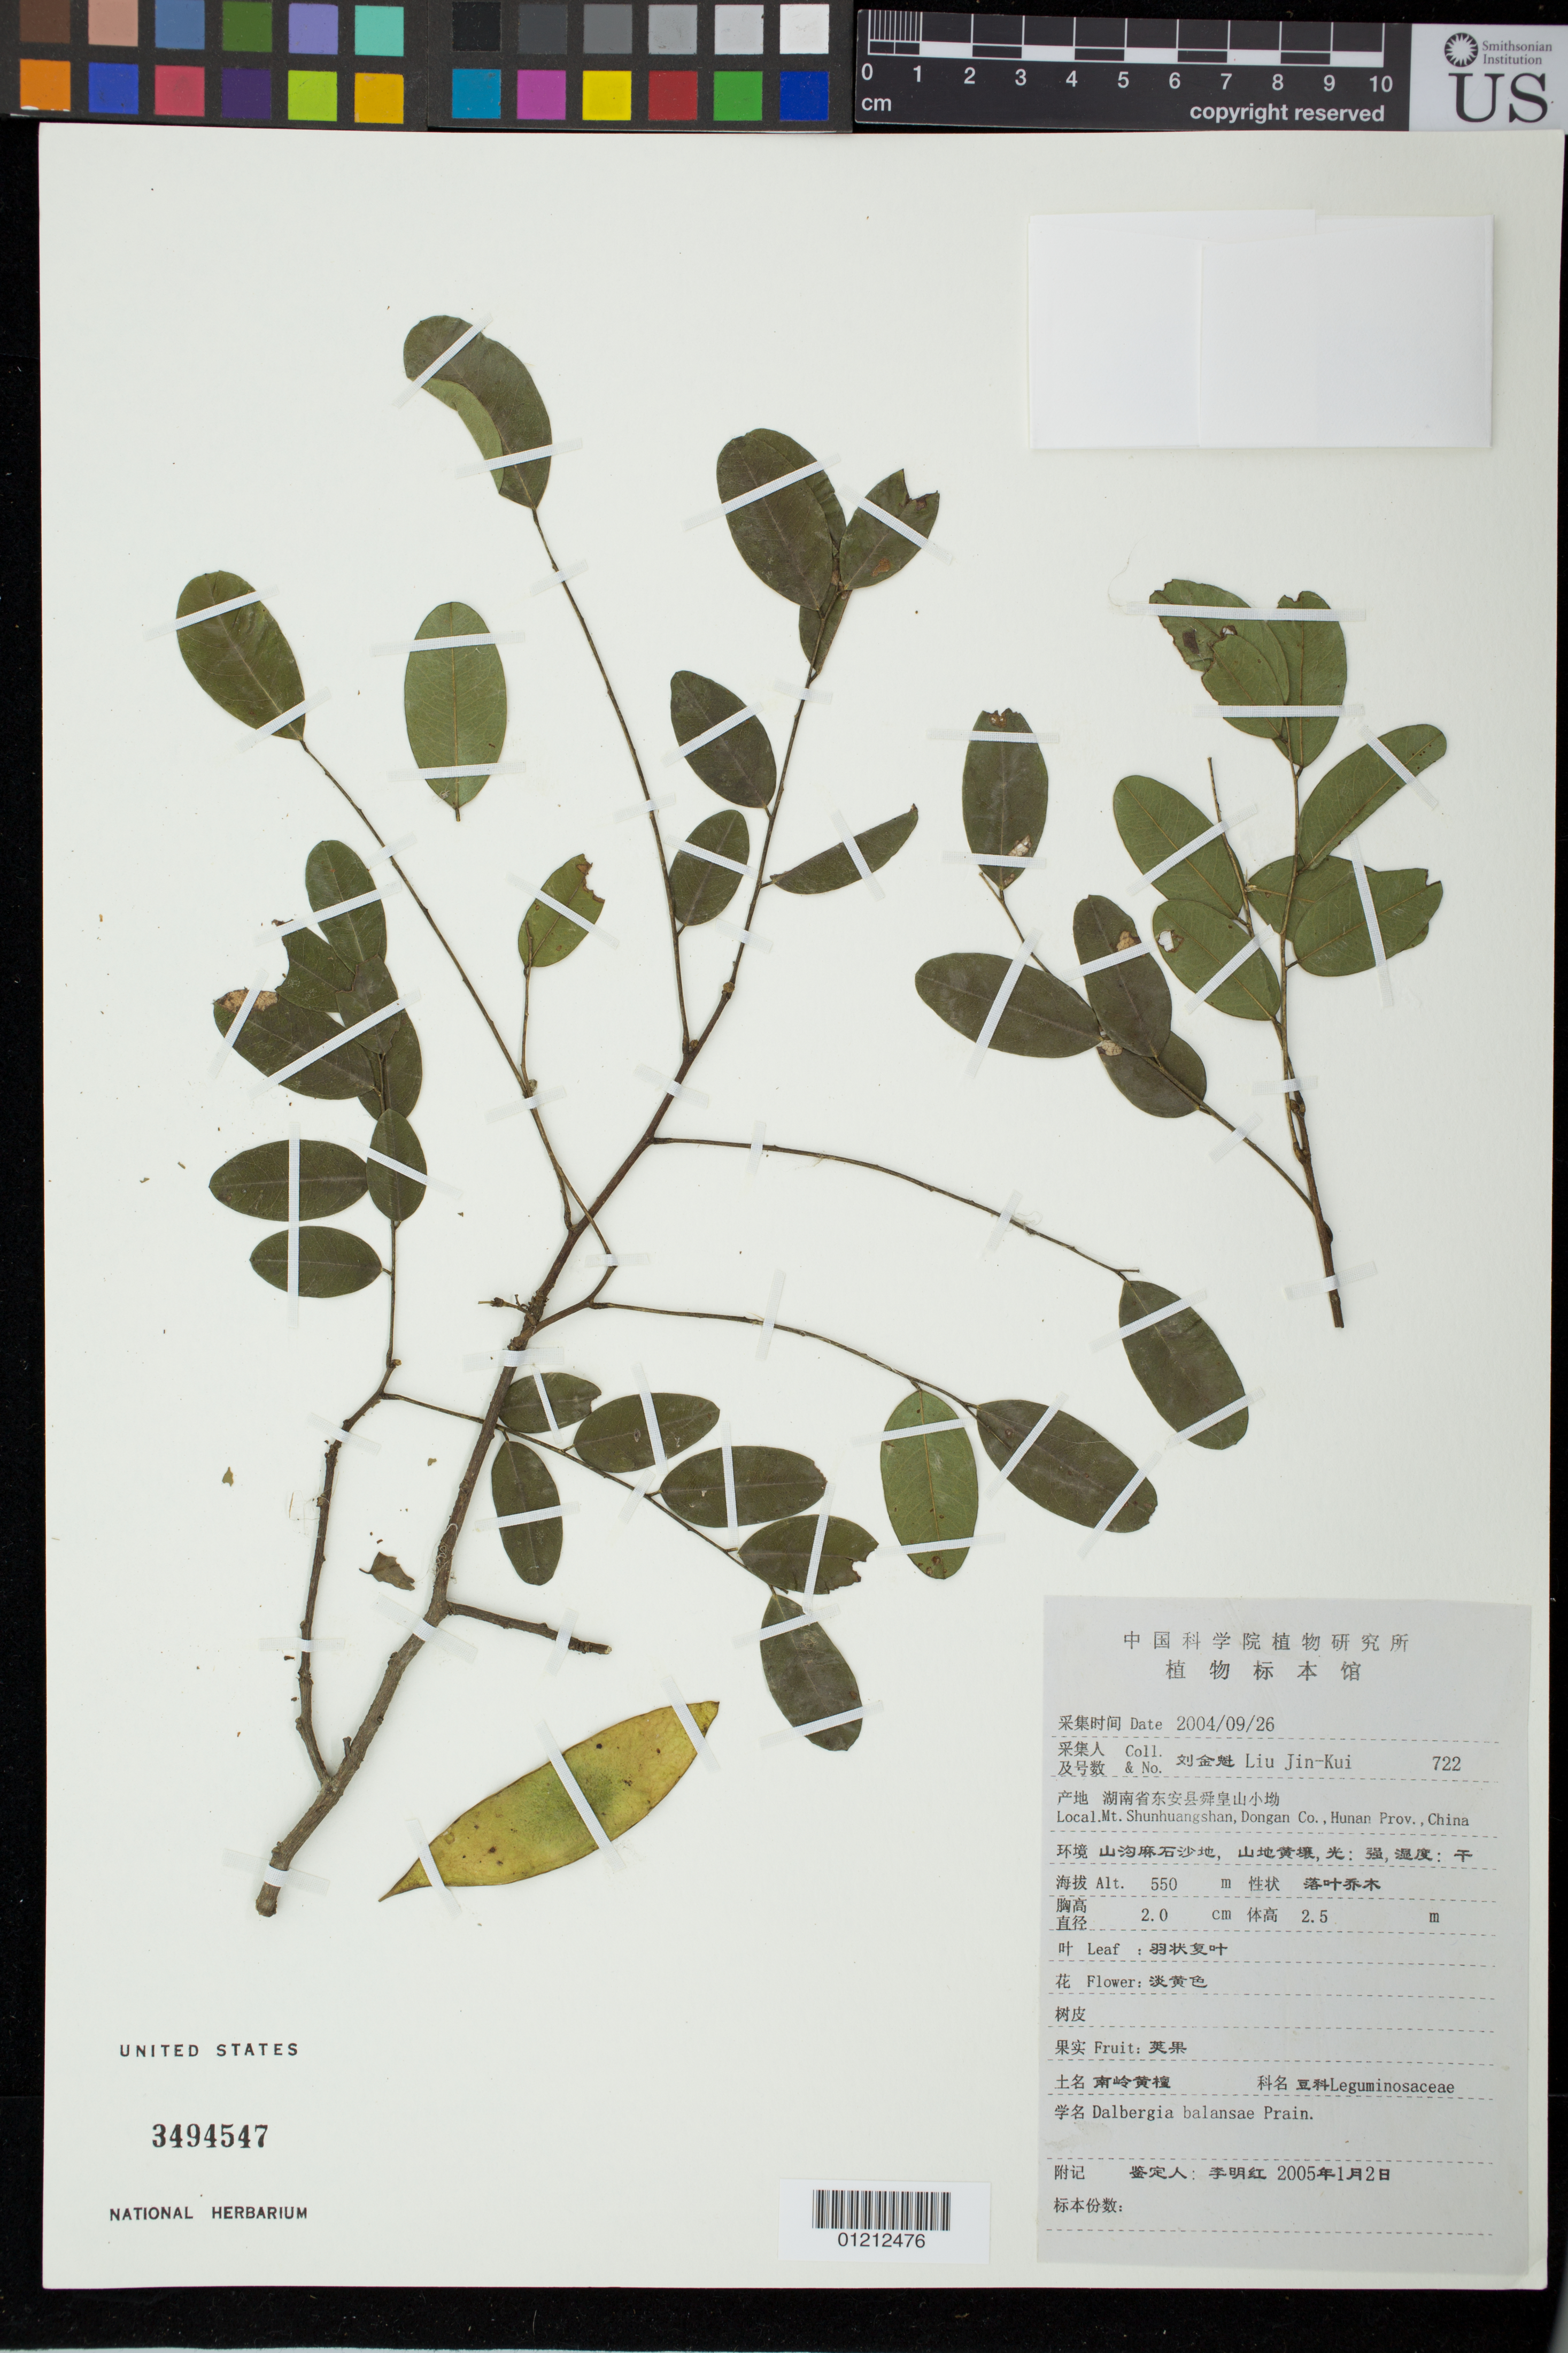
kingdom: Plantae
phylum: Tracheophyta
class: Magnoliopsida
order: Fabales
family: Fabaceae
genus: Dalbergia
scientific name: Dalbergia balansae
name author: Prain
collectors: J. K. Liu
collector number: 722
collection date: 2004-09-26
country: China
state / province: Hunan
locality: Mt. Shunhuangshan, Dongan Co.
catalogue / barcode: US 3494547